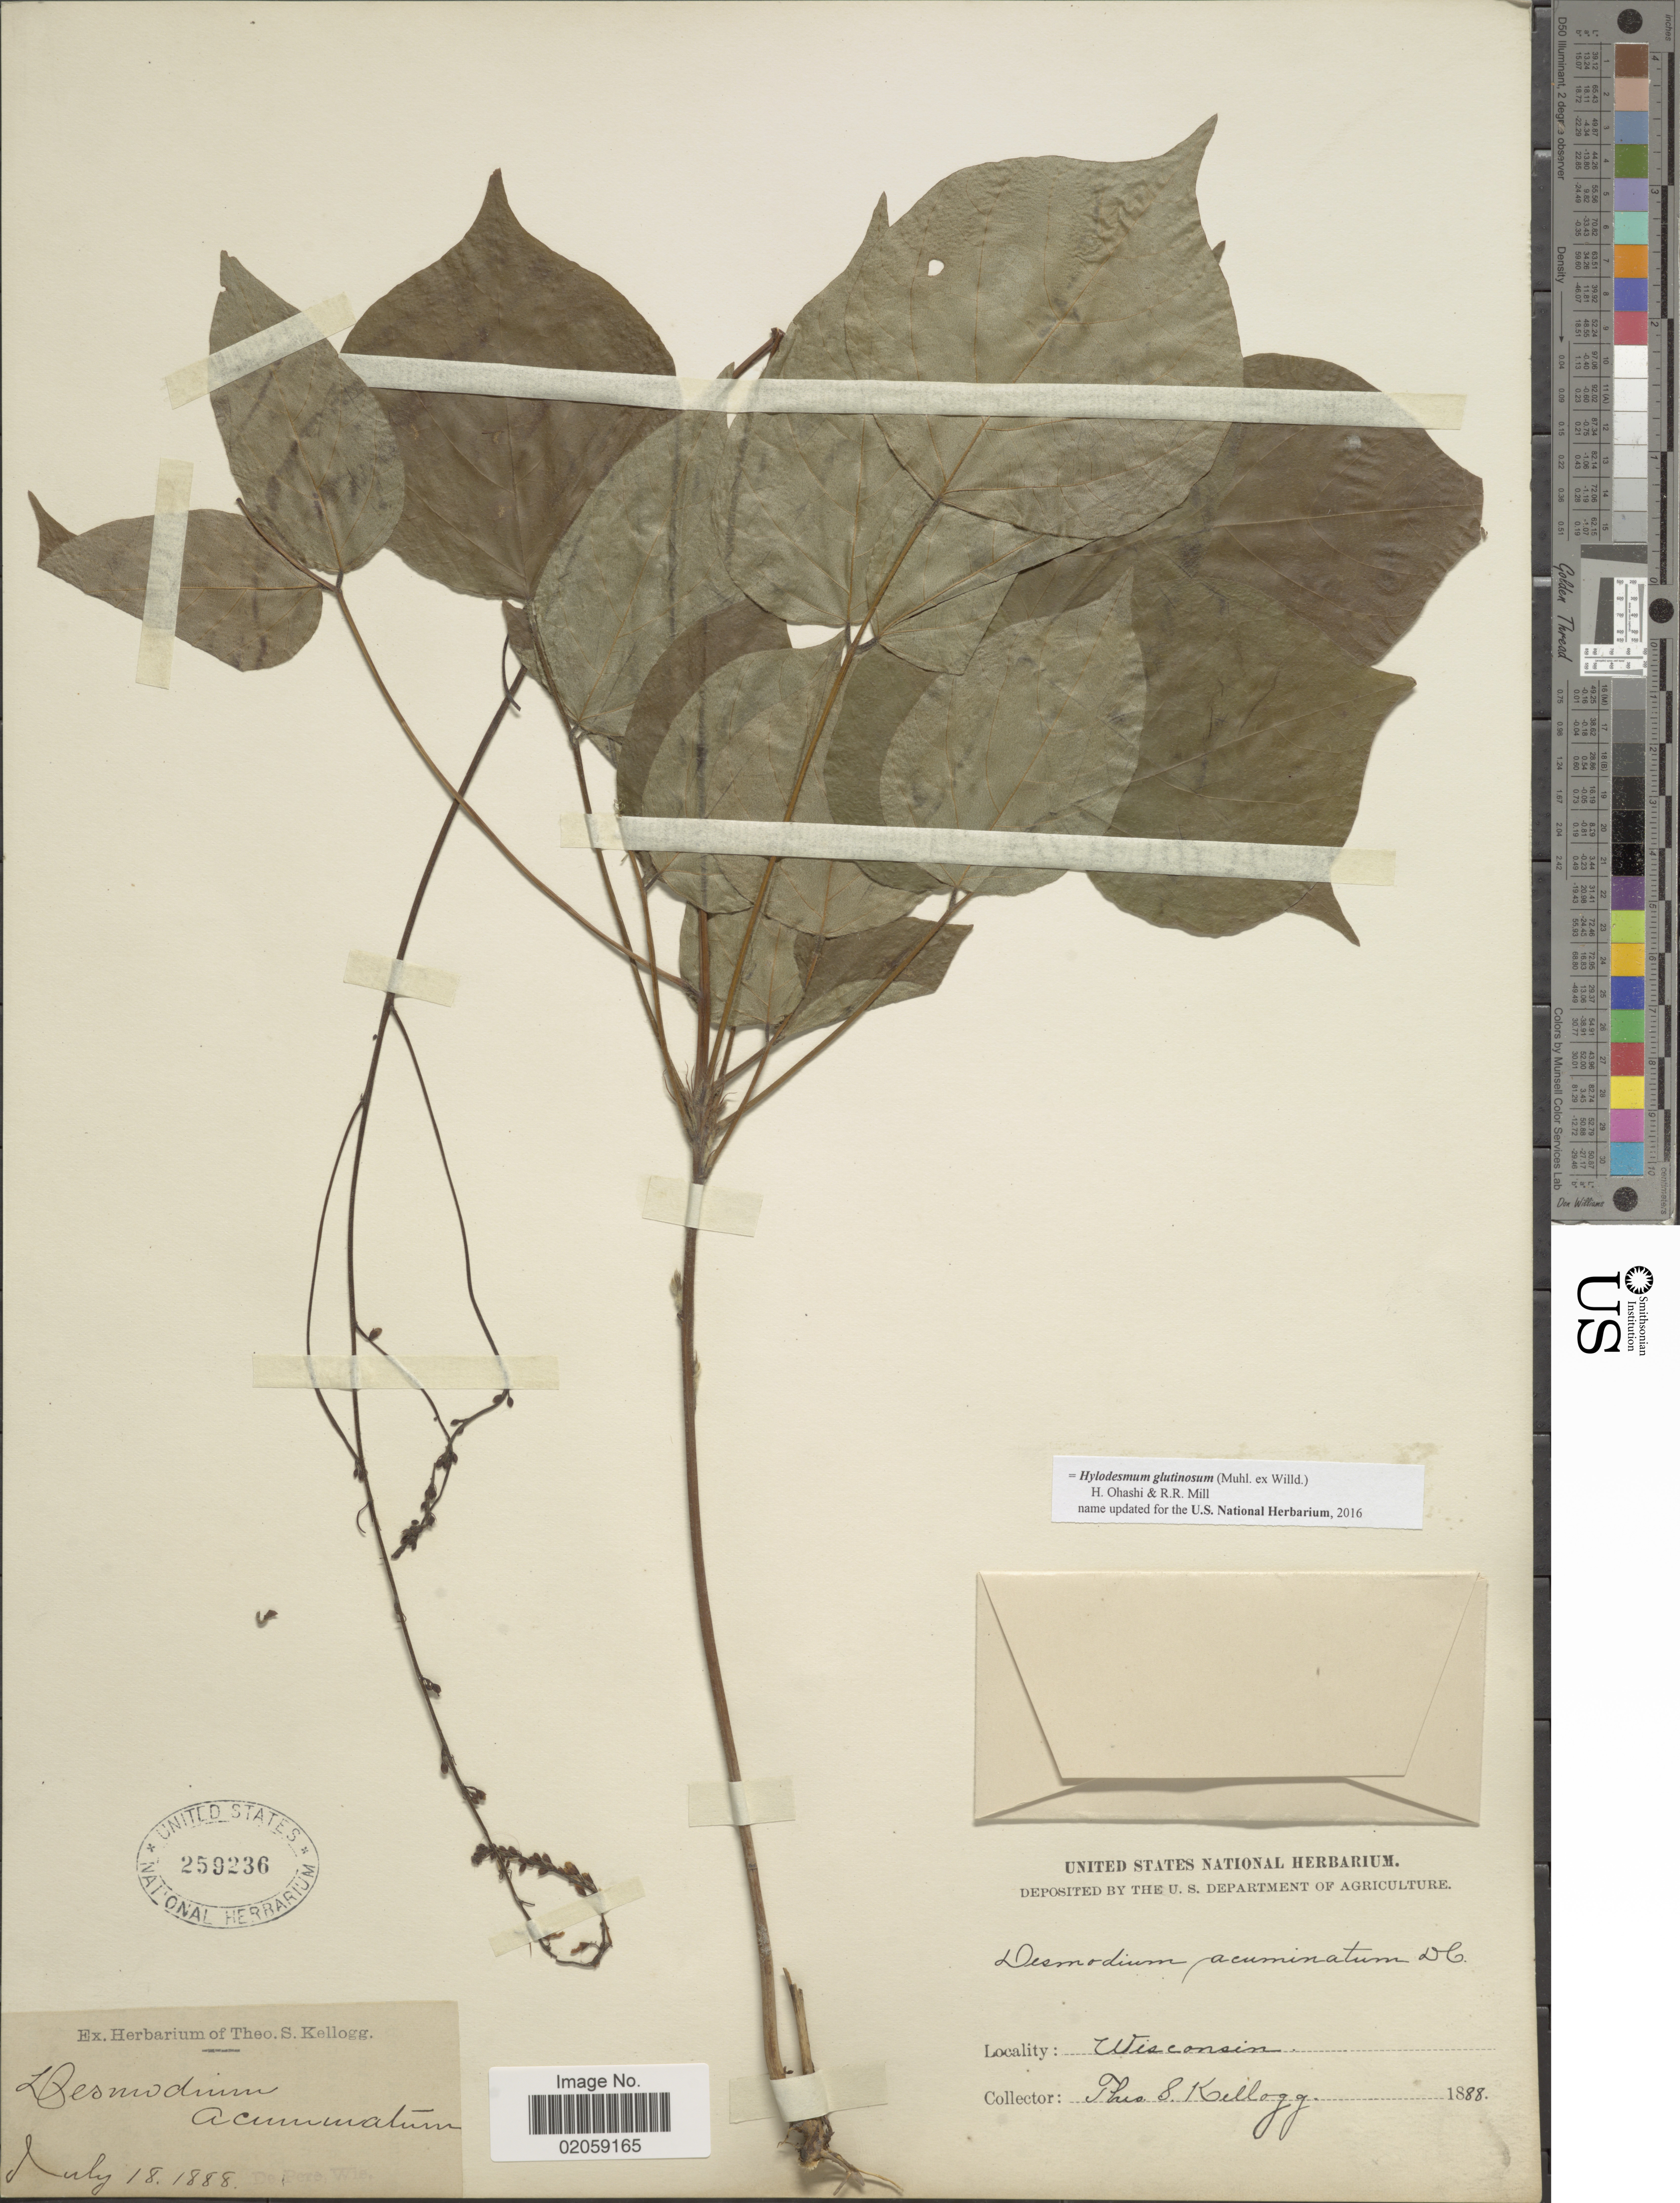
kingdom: Plantae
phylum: Tracheophyta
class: Magnoliopsida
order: Fabales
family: Fabaceae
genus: Hylodesmum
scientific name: Hylodesmum glutinosum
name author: (Muhl. ex Willd.) H. Ohashi & R.R. Mill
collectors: T. S. Kellogg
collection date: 1888-07-18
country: United States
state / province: Wisconsin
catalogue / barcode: US 259236